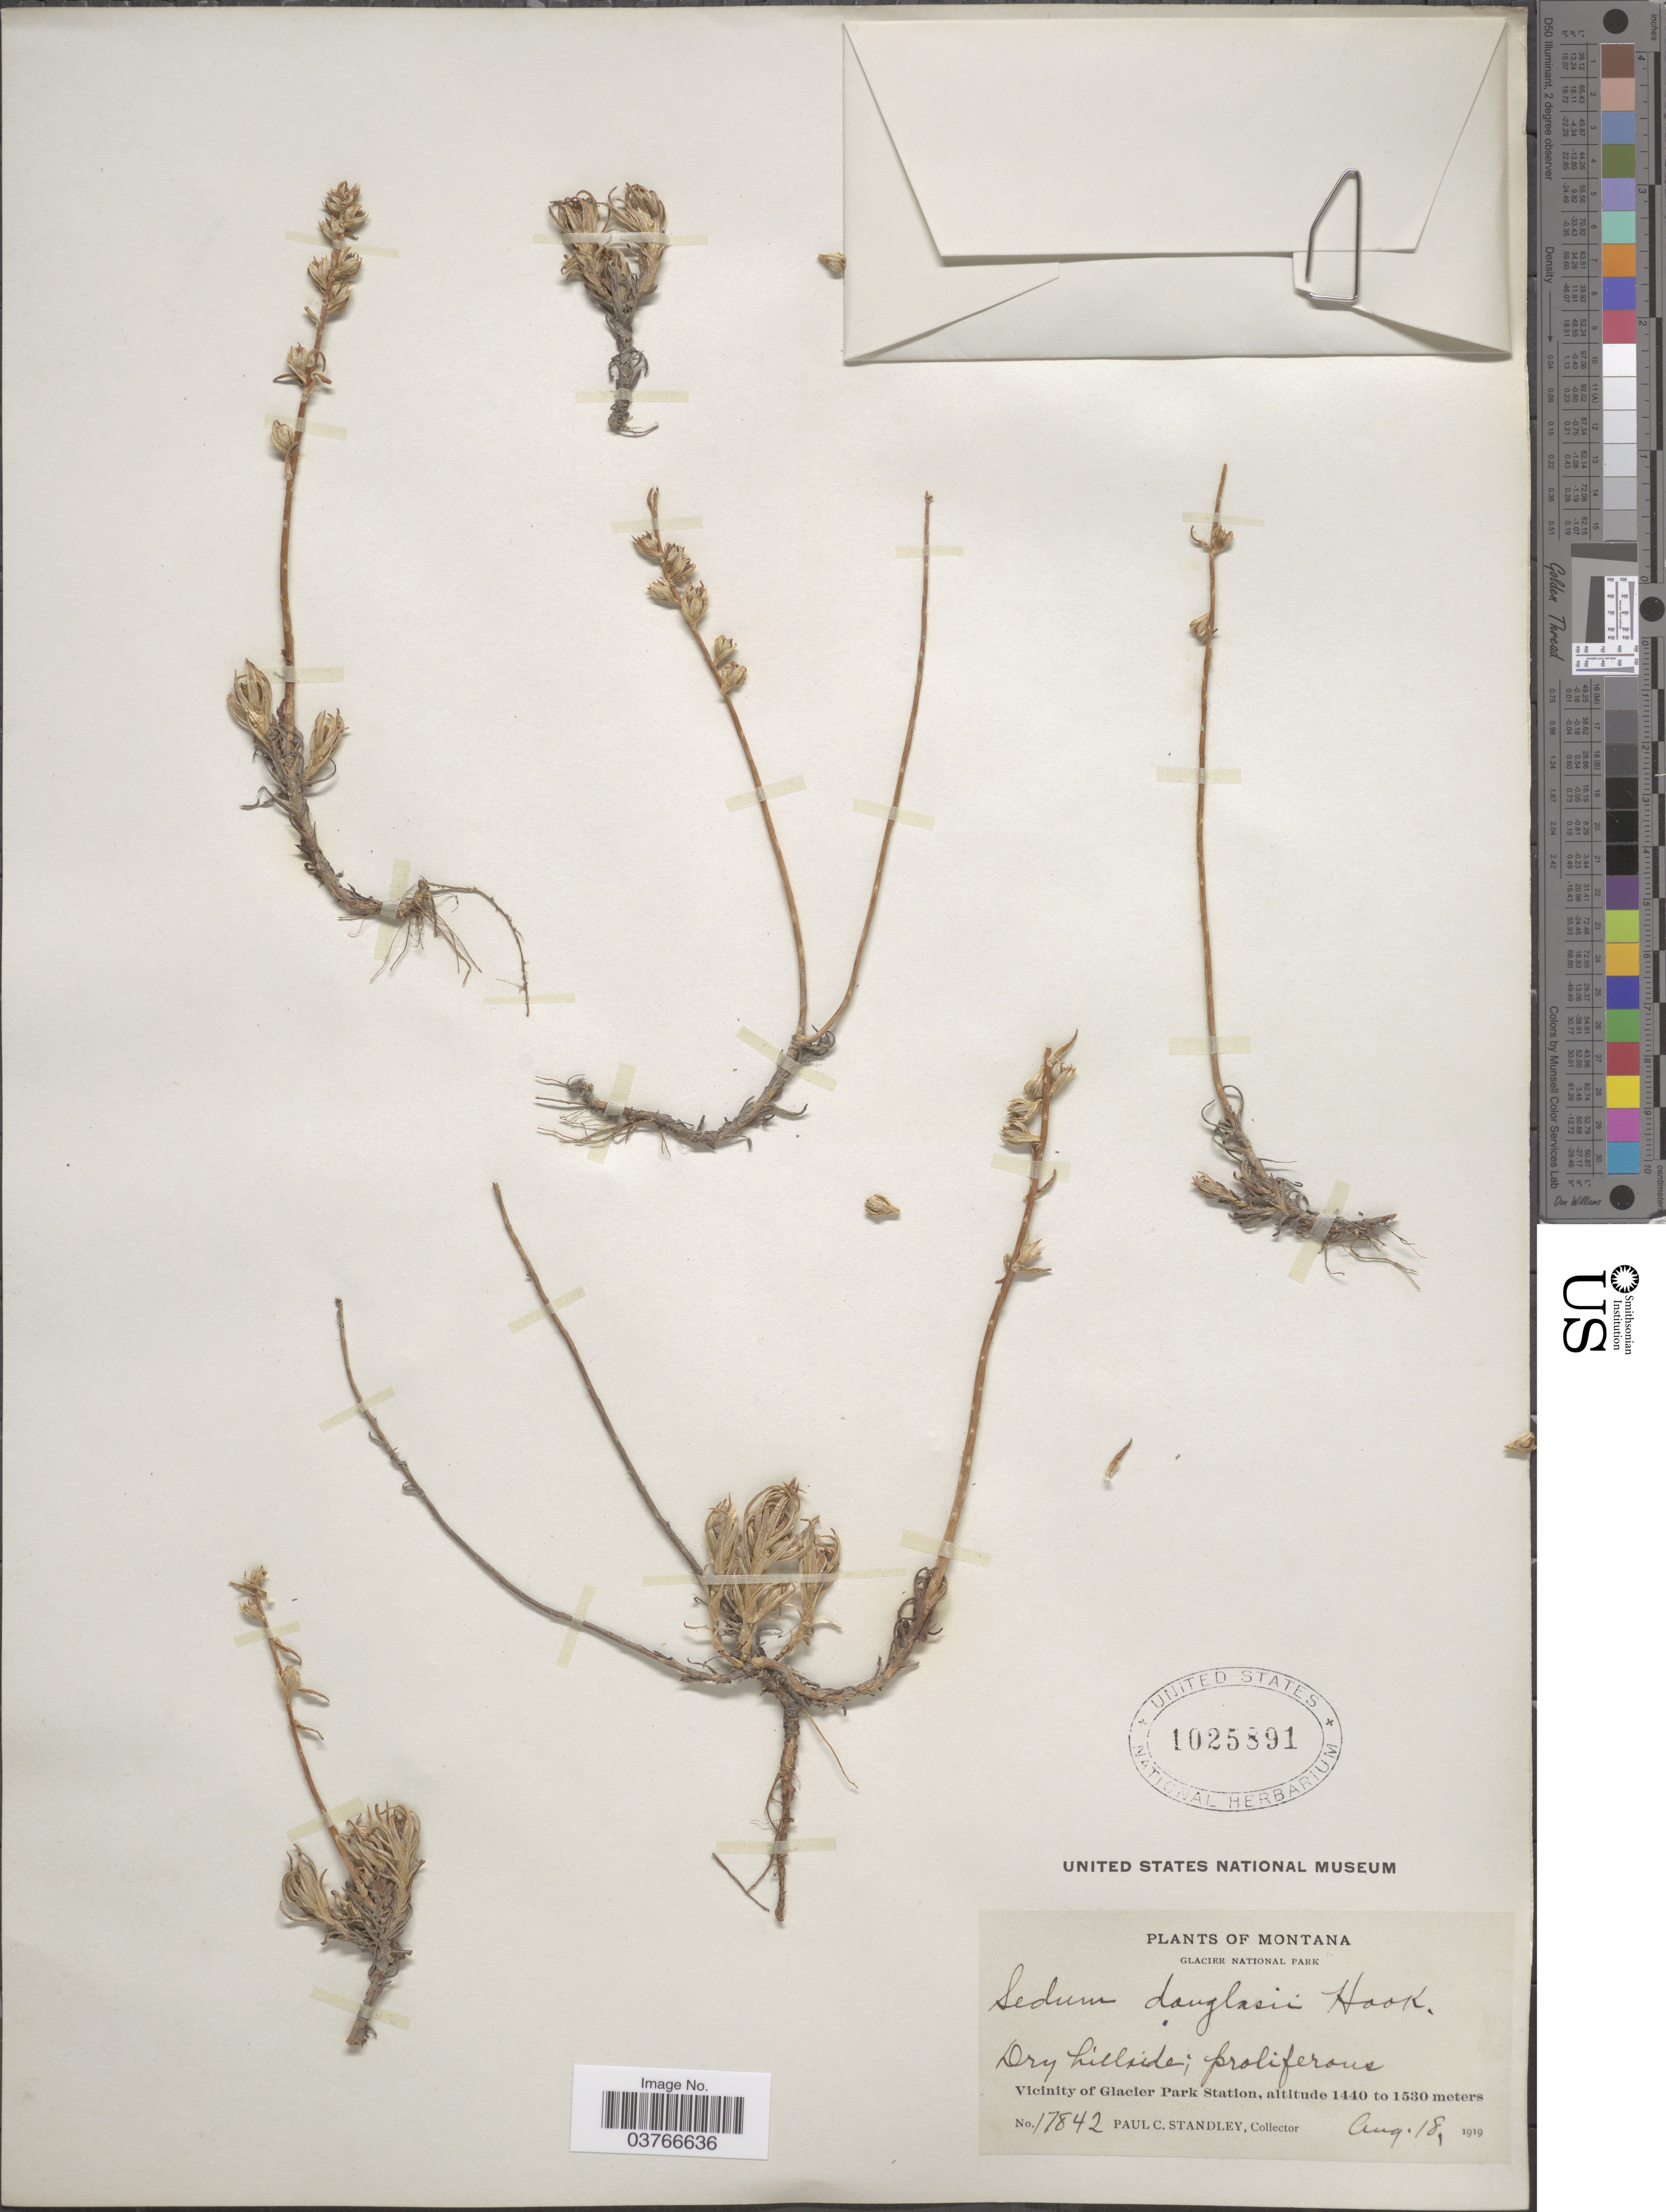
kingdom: Plantae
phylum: Tracheophyta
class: Magnoliopsida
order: Saxifragales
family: Crassulaceae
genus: Sedum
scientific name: Sedum stenopetalum var. stenopetalum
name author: Pursh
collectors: P. C. Standley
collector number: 17842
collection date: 1919-08-18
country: United States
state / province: Montana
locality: Glacier National Park. Vicinity of Glacier Park Station.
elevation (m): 1440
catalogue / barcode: US 1025891